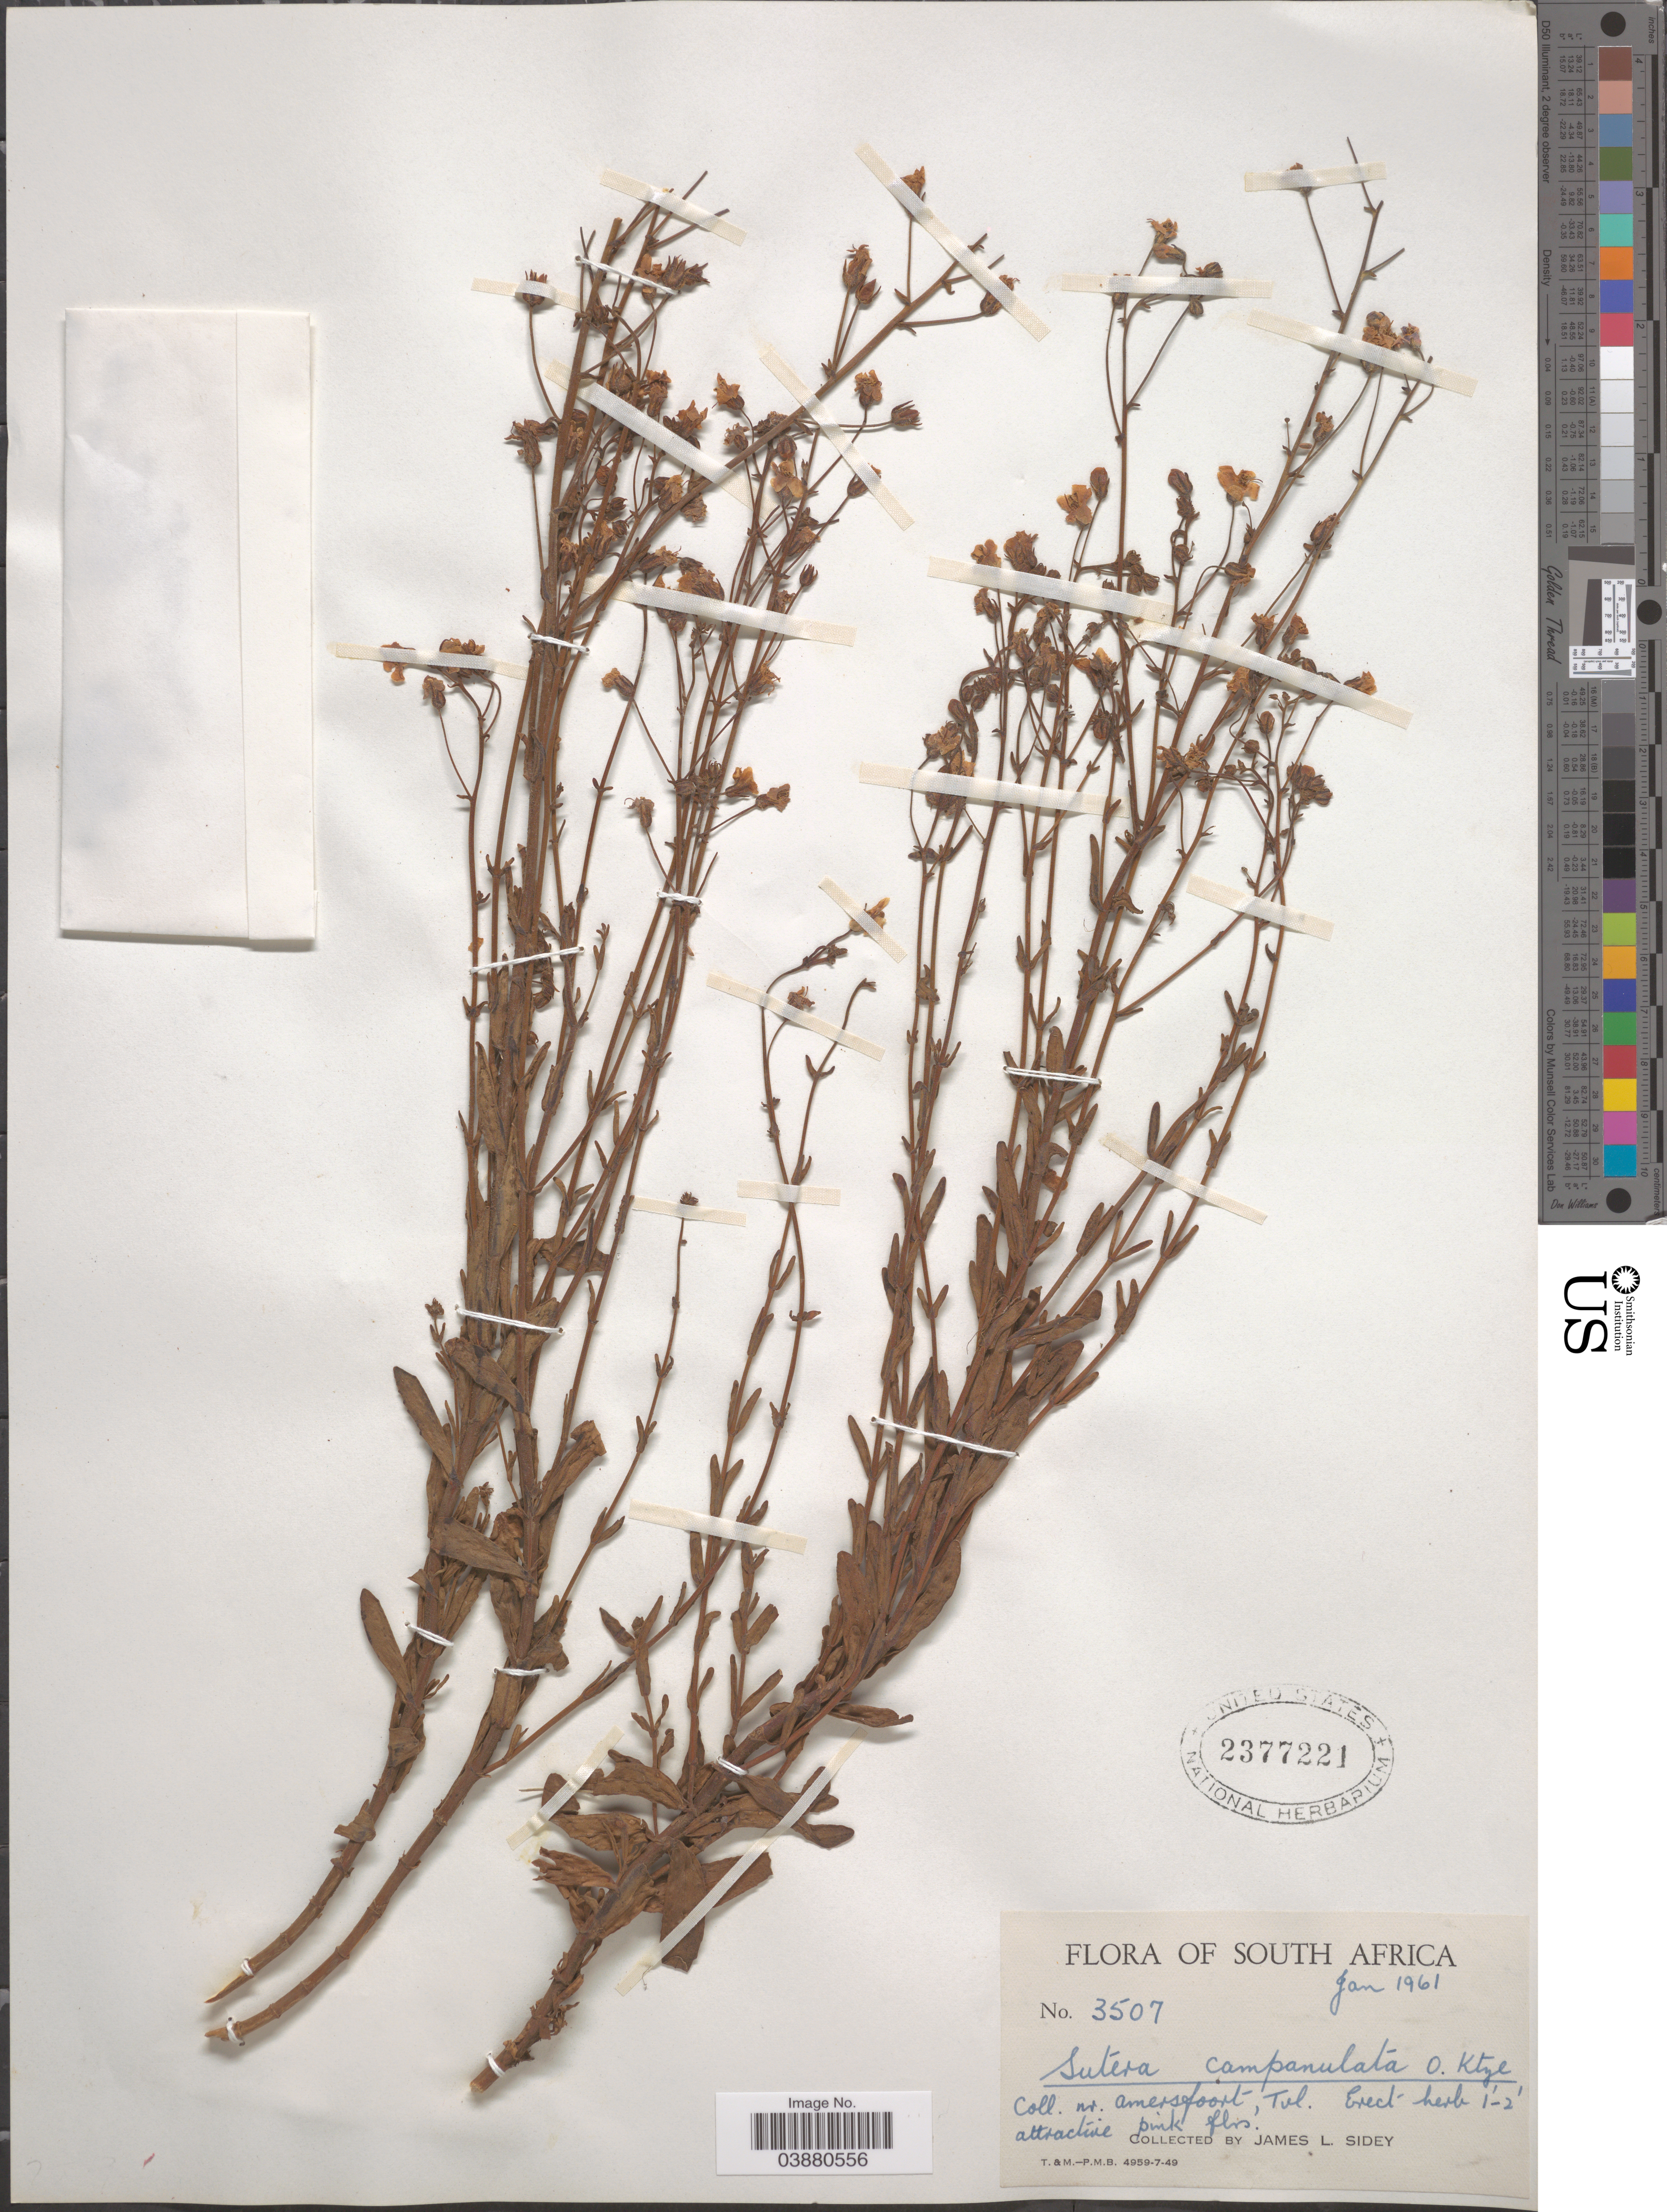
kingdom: Plantae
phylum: Tracheophyta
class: Magnoliopsida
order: Lamiales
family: Scrophulariaceae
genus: Sutera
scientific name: Sutera campanulata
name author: (Benth.) Kuntze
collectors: J. L. Sidey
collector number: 3507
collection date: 1961-01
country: South Africa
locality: Nr. Amersfoort, Tvl.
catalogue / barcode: US 2377221